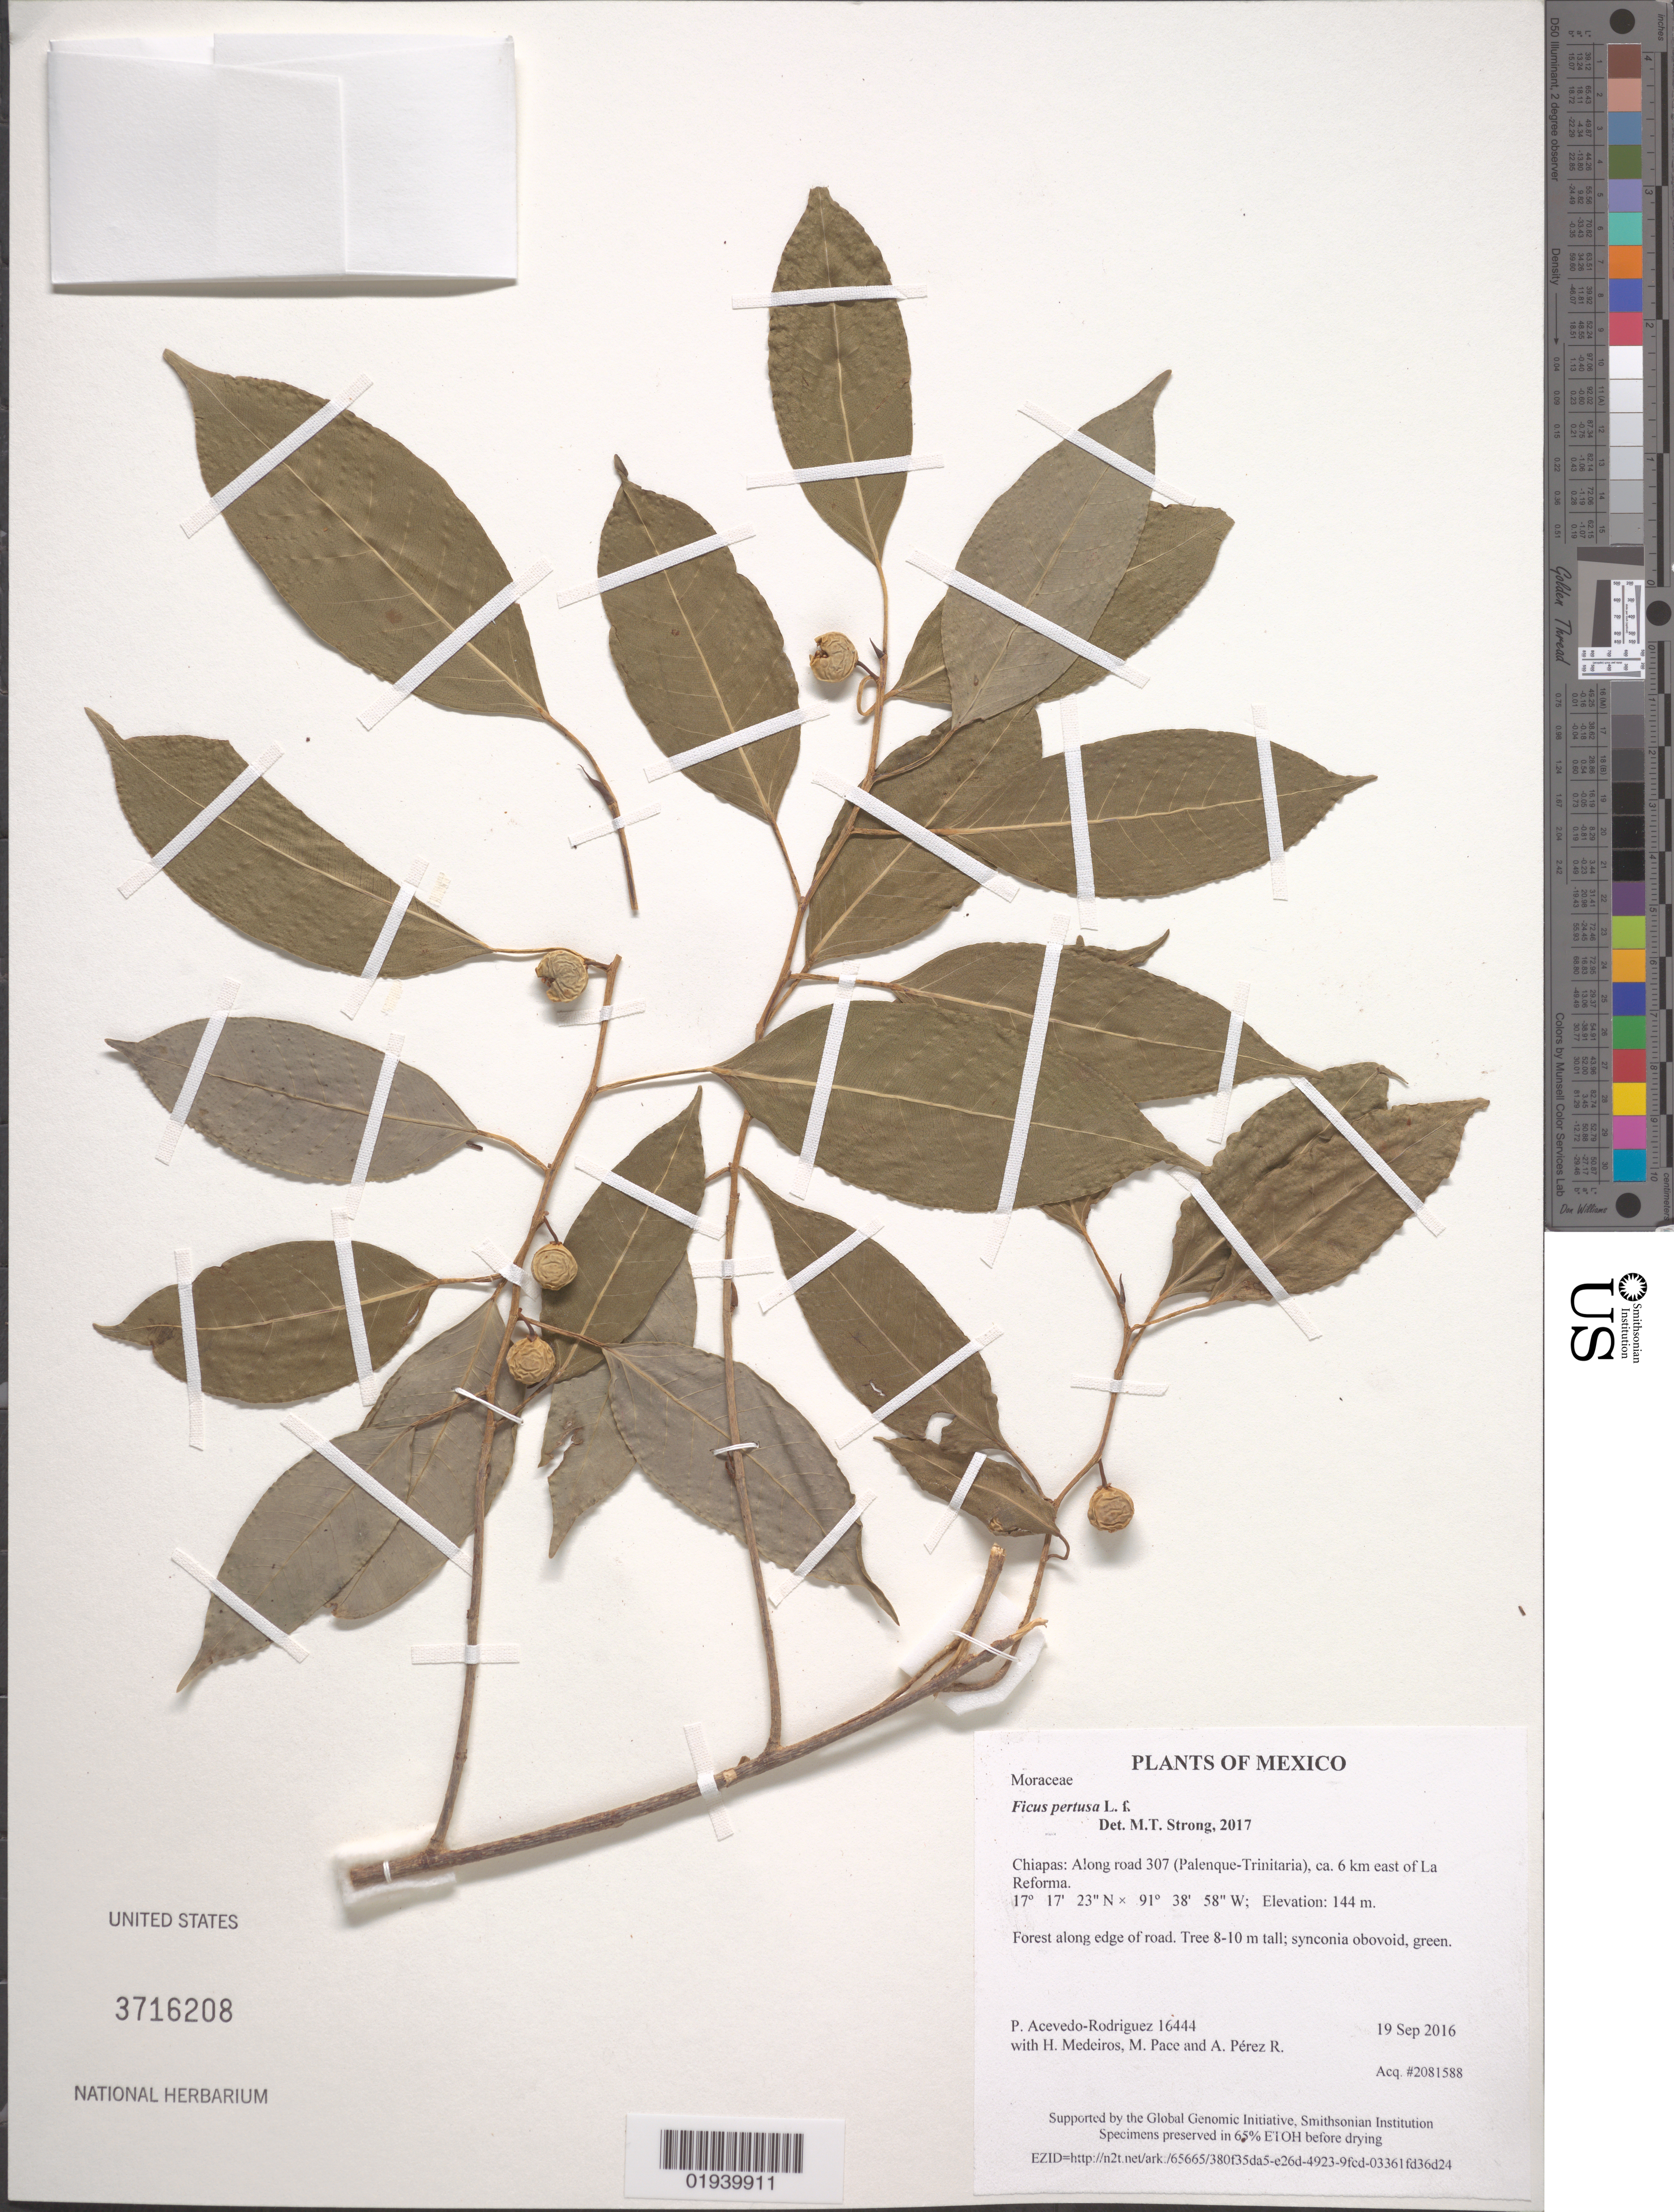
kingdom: Plantae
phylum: Tracheophyta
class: Magnoliopsida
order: Rosales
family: Moraceae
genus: Ficus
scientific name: Ficus pertusa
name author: L. f.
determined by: Strong, M. T., (US), Smithsonian Institution - National Museum of Natural History (UNITED STATES)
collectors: P. Acevedo-Rodr., H. Medeiros, M. R. Pace & A. Pérez R.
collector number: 16444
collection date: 2016-09-19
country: Mexico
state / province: Chiapas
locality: Along road 307 (Palenque-Trinitaria), ca 6 km east of La Reforma.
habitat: Forest along edge of road.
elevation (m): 144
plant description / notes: US, NY, K, MO, F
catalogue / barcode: US 3716208